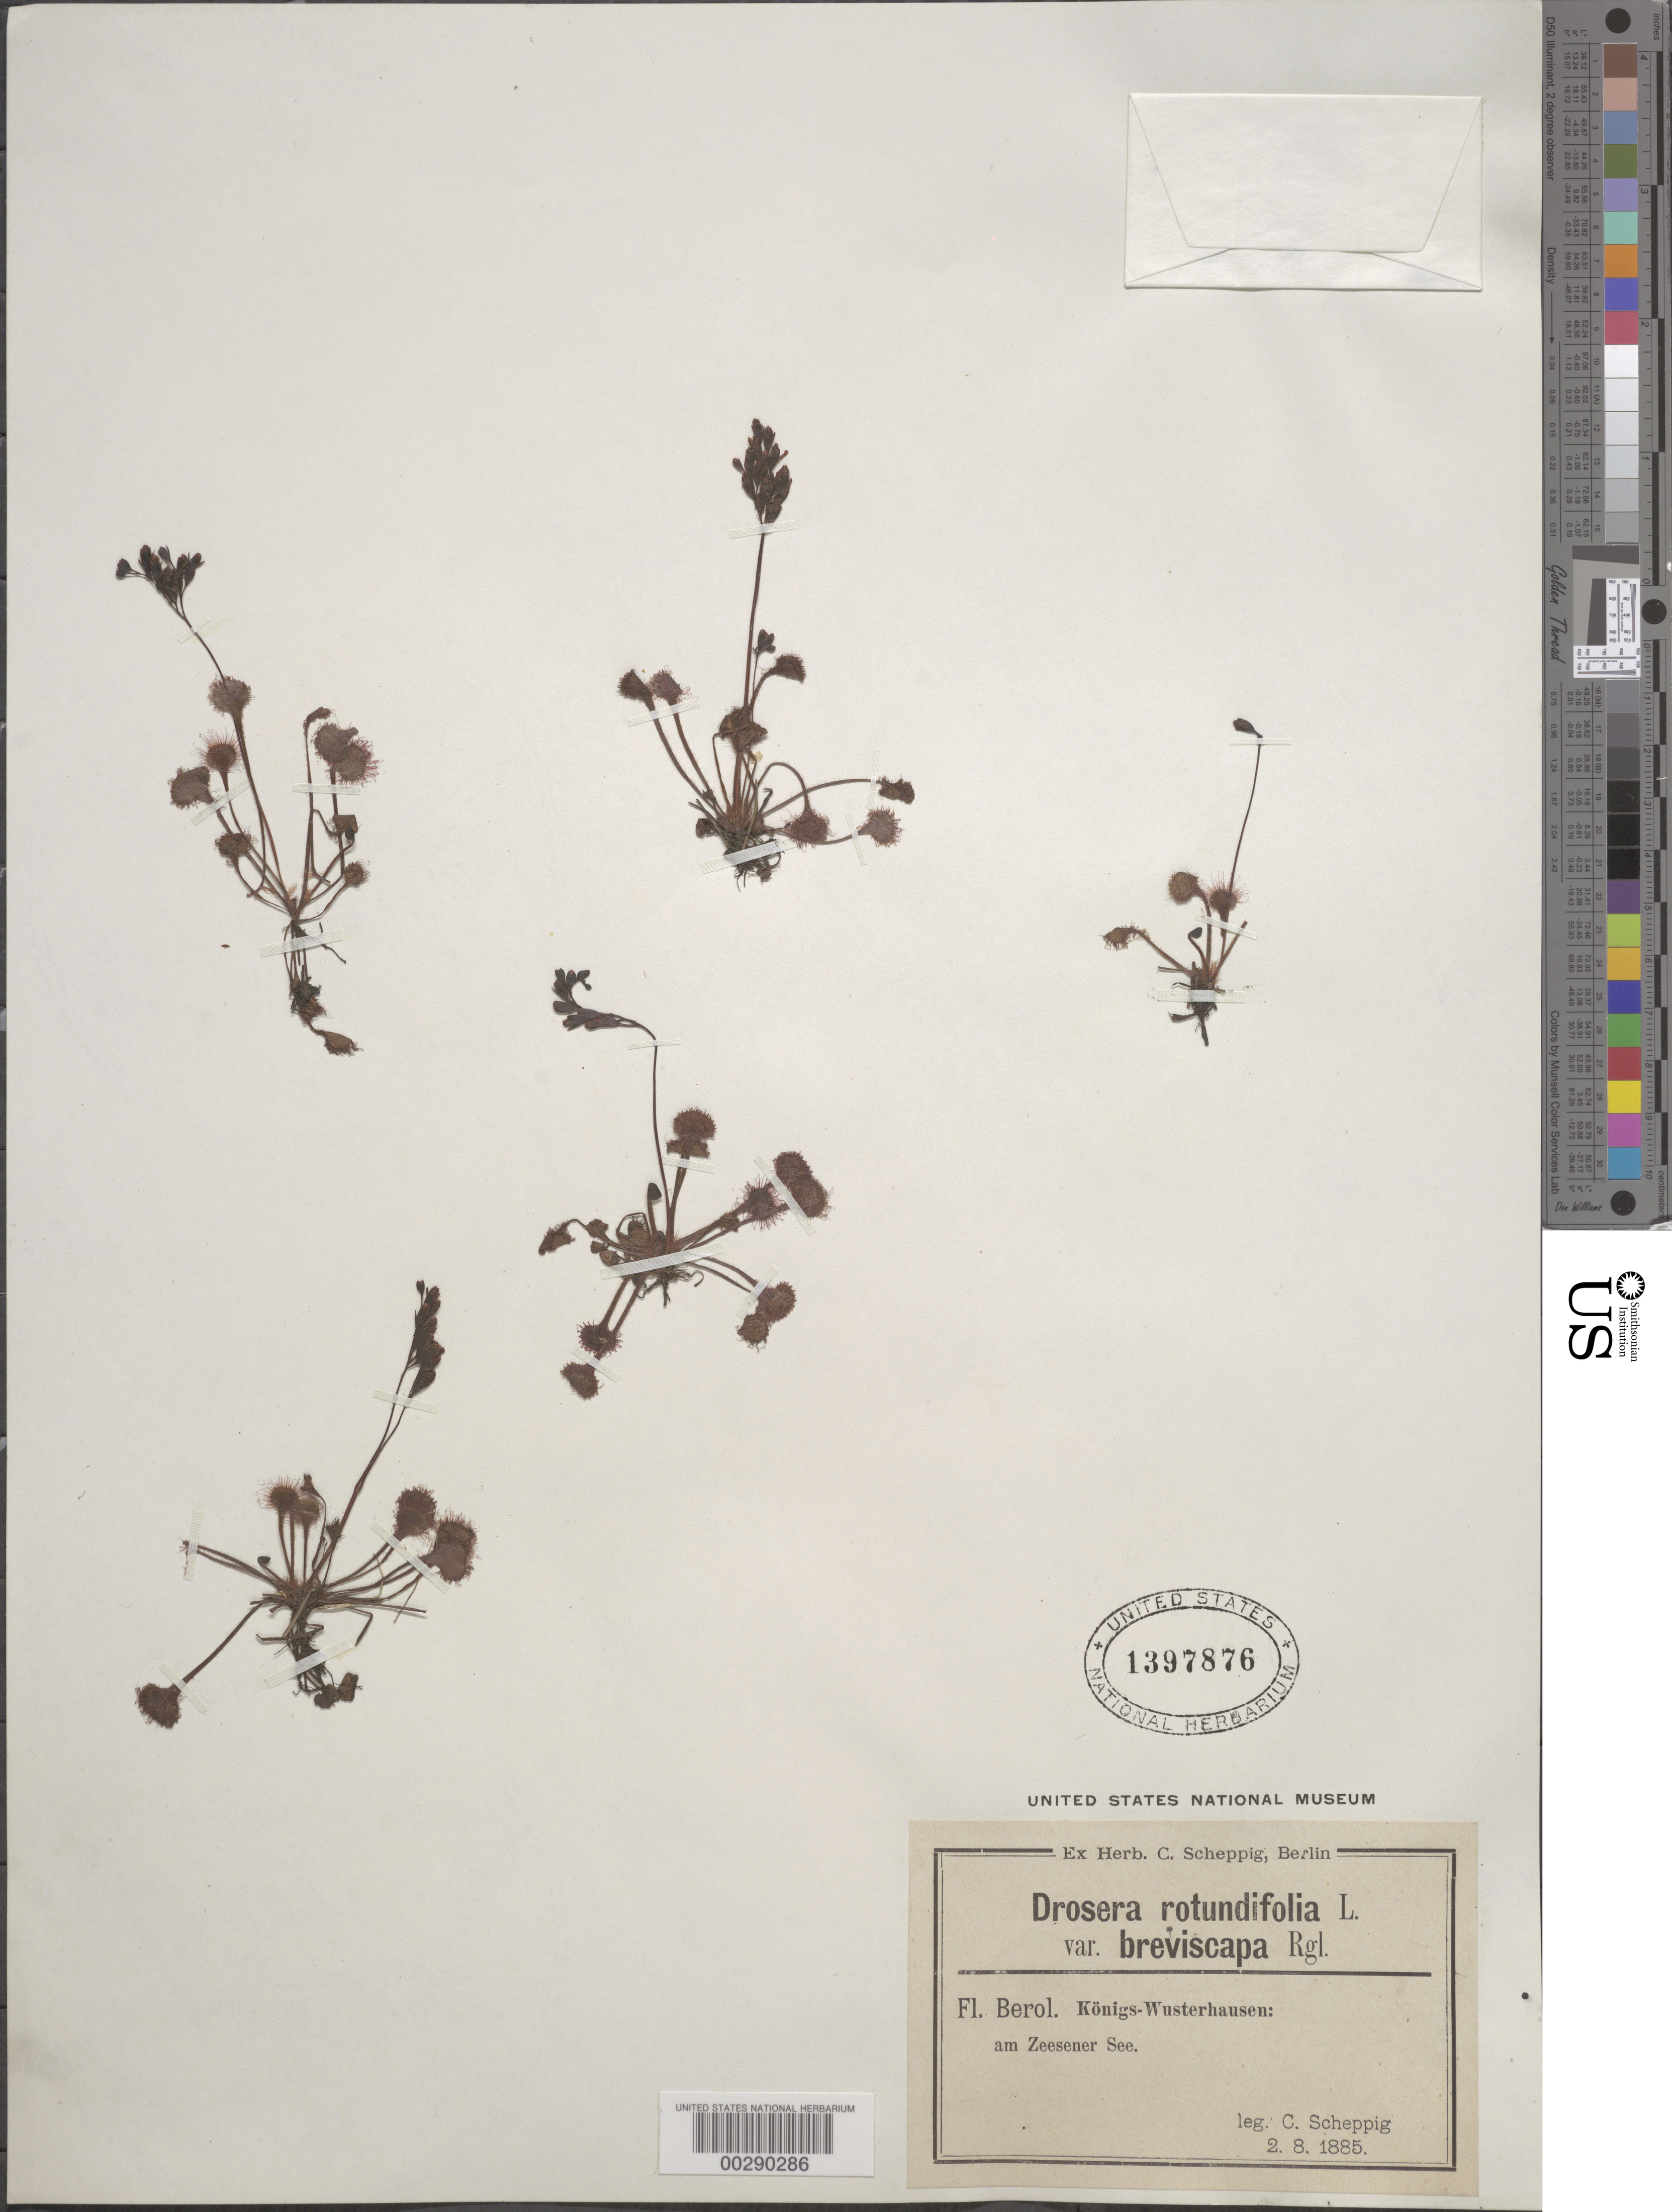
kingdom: Plantae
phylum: Tracheophyta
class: Magnoliopsida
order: Caryophyllales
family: Droseraceae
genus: Drosera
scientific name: Drosera rotundifolia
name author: L.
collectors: C. Scheppig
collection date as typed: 02 Aug 1885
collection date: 1885-08-02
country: Germany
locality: Konigs-wusterhausen, am zeesener see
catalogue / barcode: US 1397876